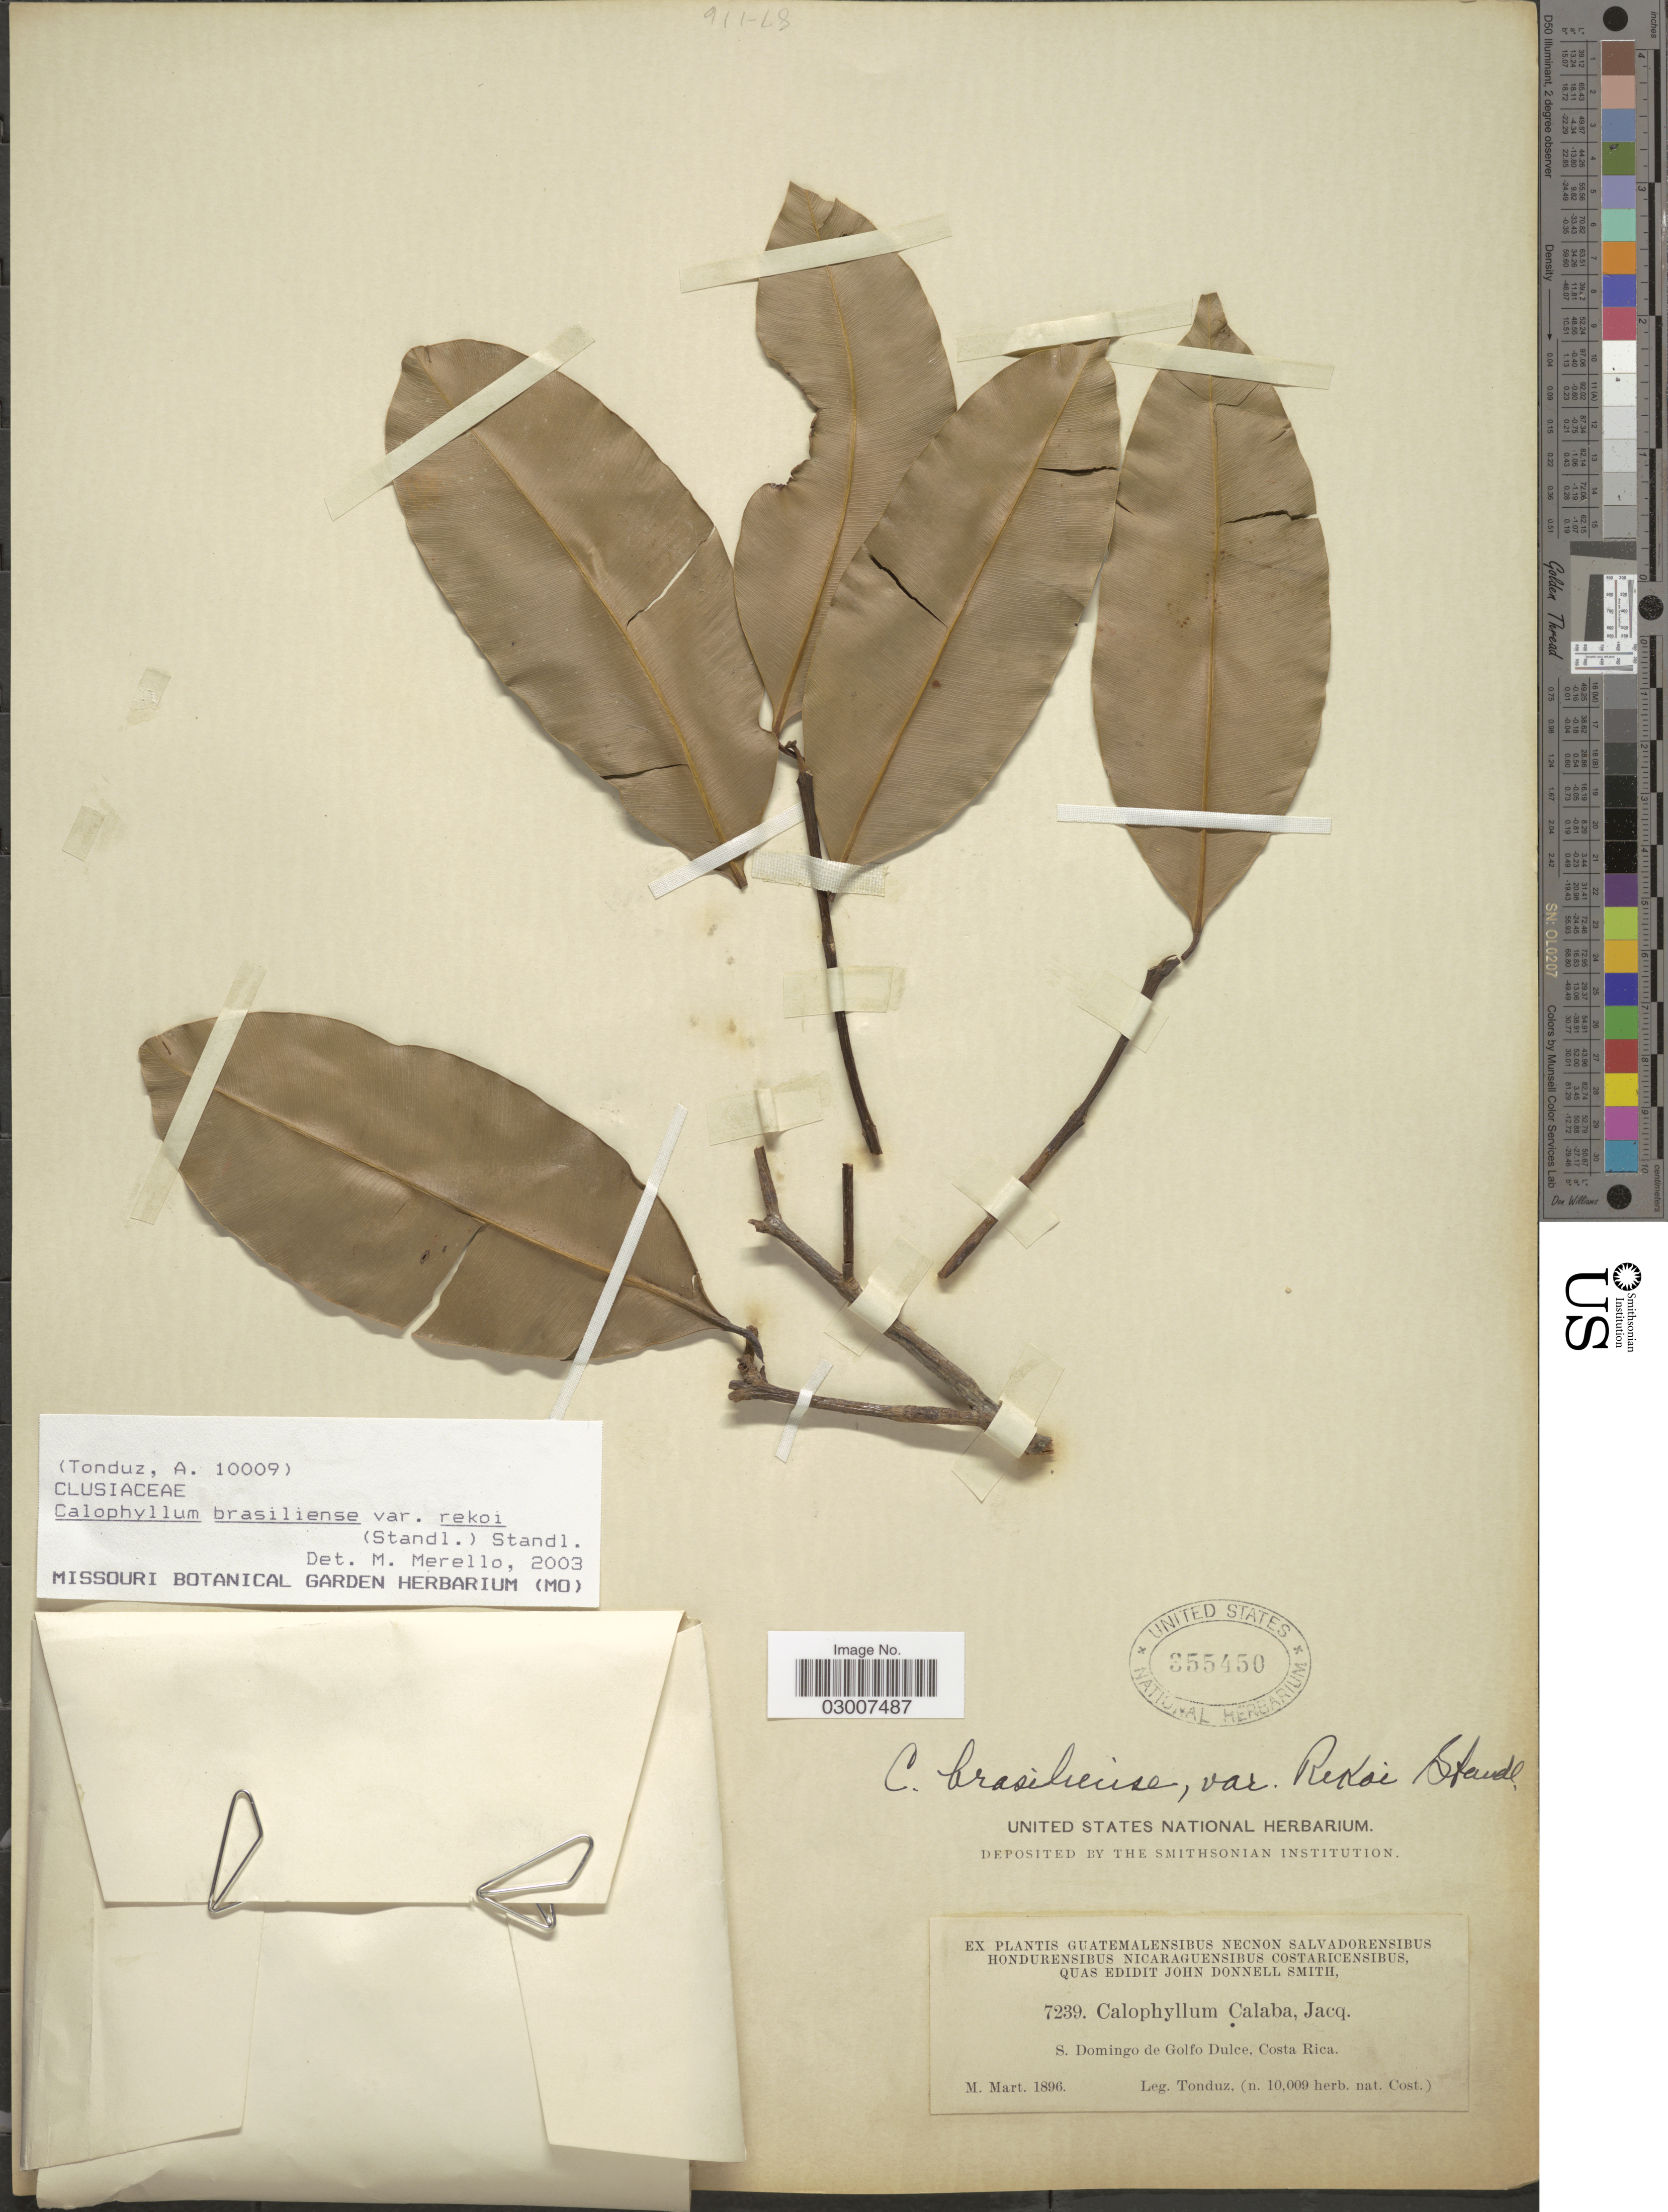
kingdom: Plantae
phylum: Tracheophyta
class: Magnoliopsida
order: Malpighiales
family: Calophyllaceae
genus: Calophyllum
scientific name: Calophyllum brasiliense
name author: Cambess.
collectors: Tonduz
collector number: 7239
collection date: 1896-03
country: Costa Rica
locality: S. Domingo de Golfo Dulce.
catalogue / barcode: US 355450